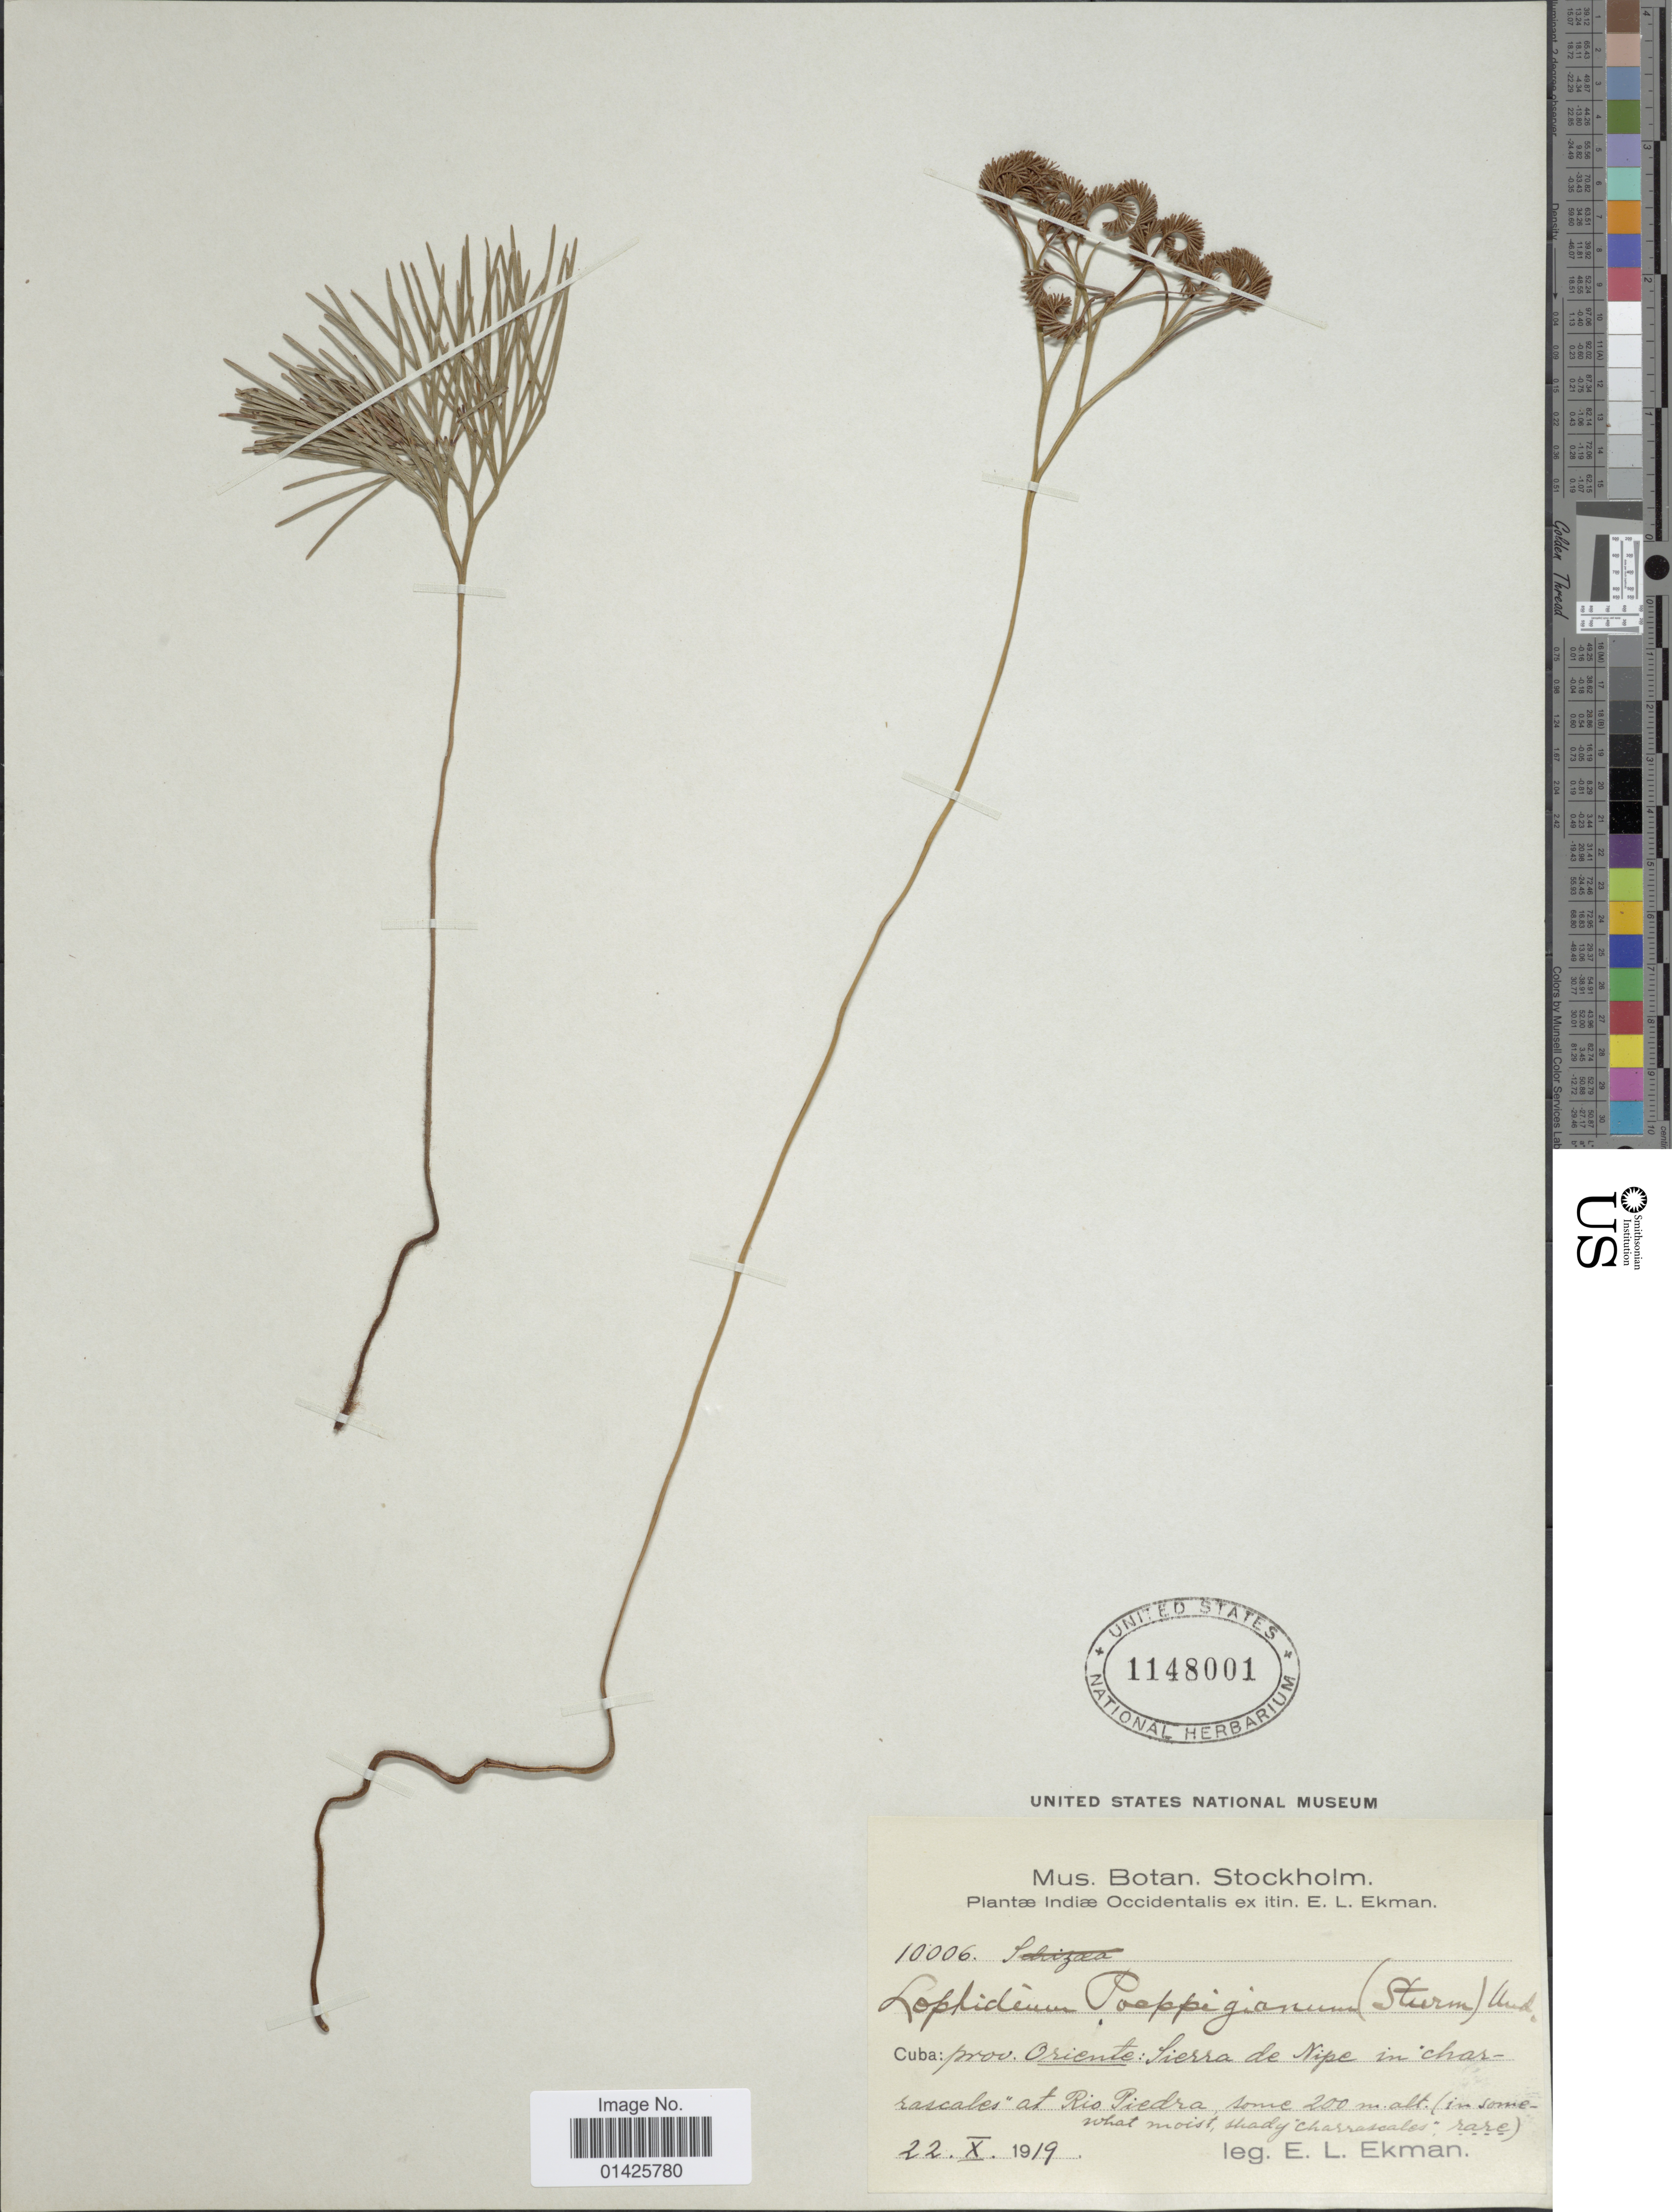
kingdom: Plantae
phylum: Tracheophyta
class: Polypodiopsida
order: Schizaeales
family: Schizaeaceae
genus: Schizaea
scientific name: Schizaea poeppigiana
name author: J.W. Sturm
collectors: E. L. Ekman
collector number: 10006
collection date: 1919-10-22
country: Cuba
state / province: Oriente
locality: Prov. Oriente: fierra de la nipe in charrascales, at Rio Piedra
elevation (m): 200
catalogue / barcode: US 1148001